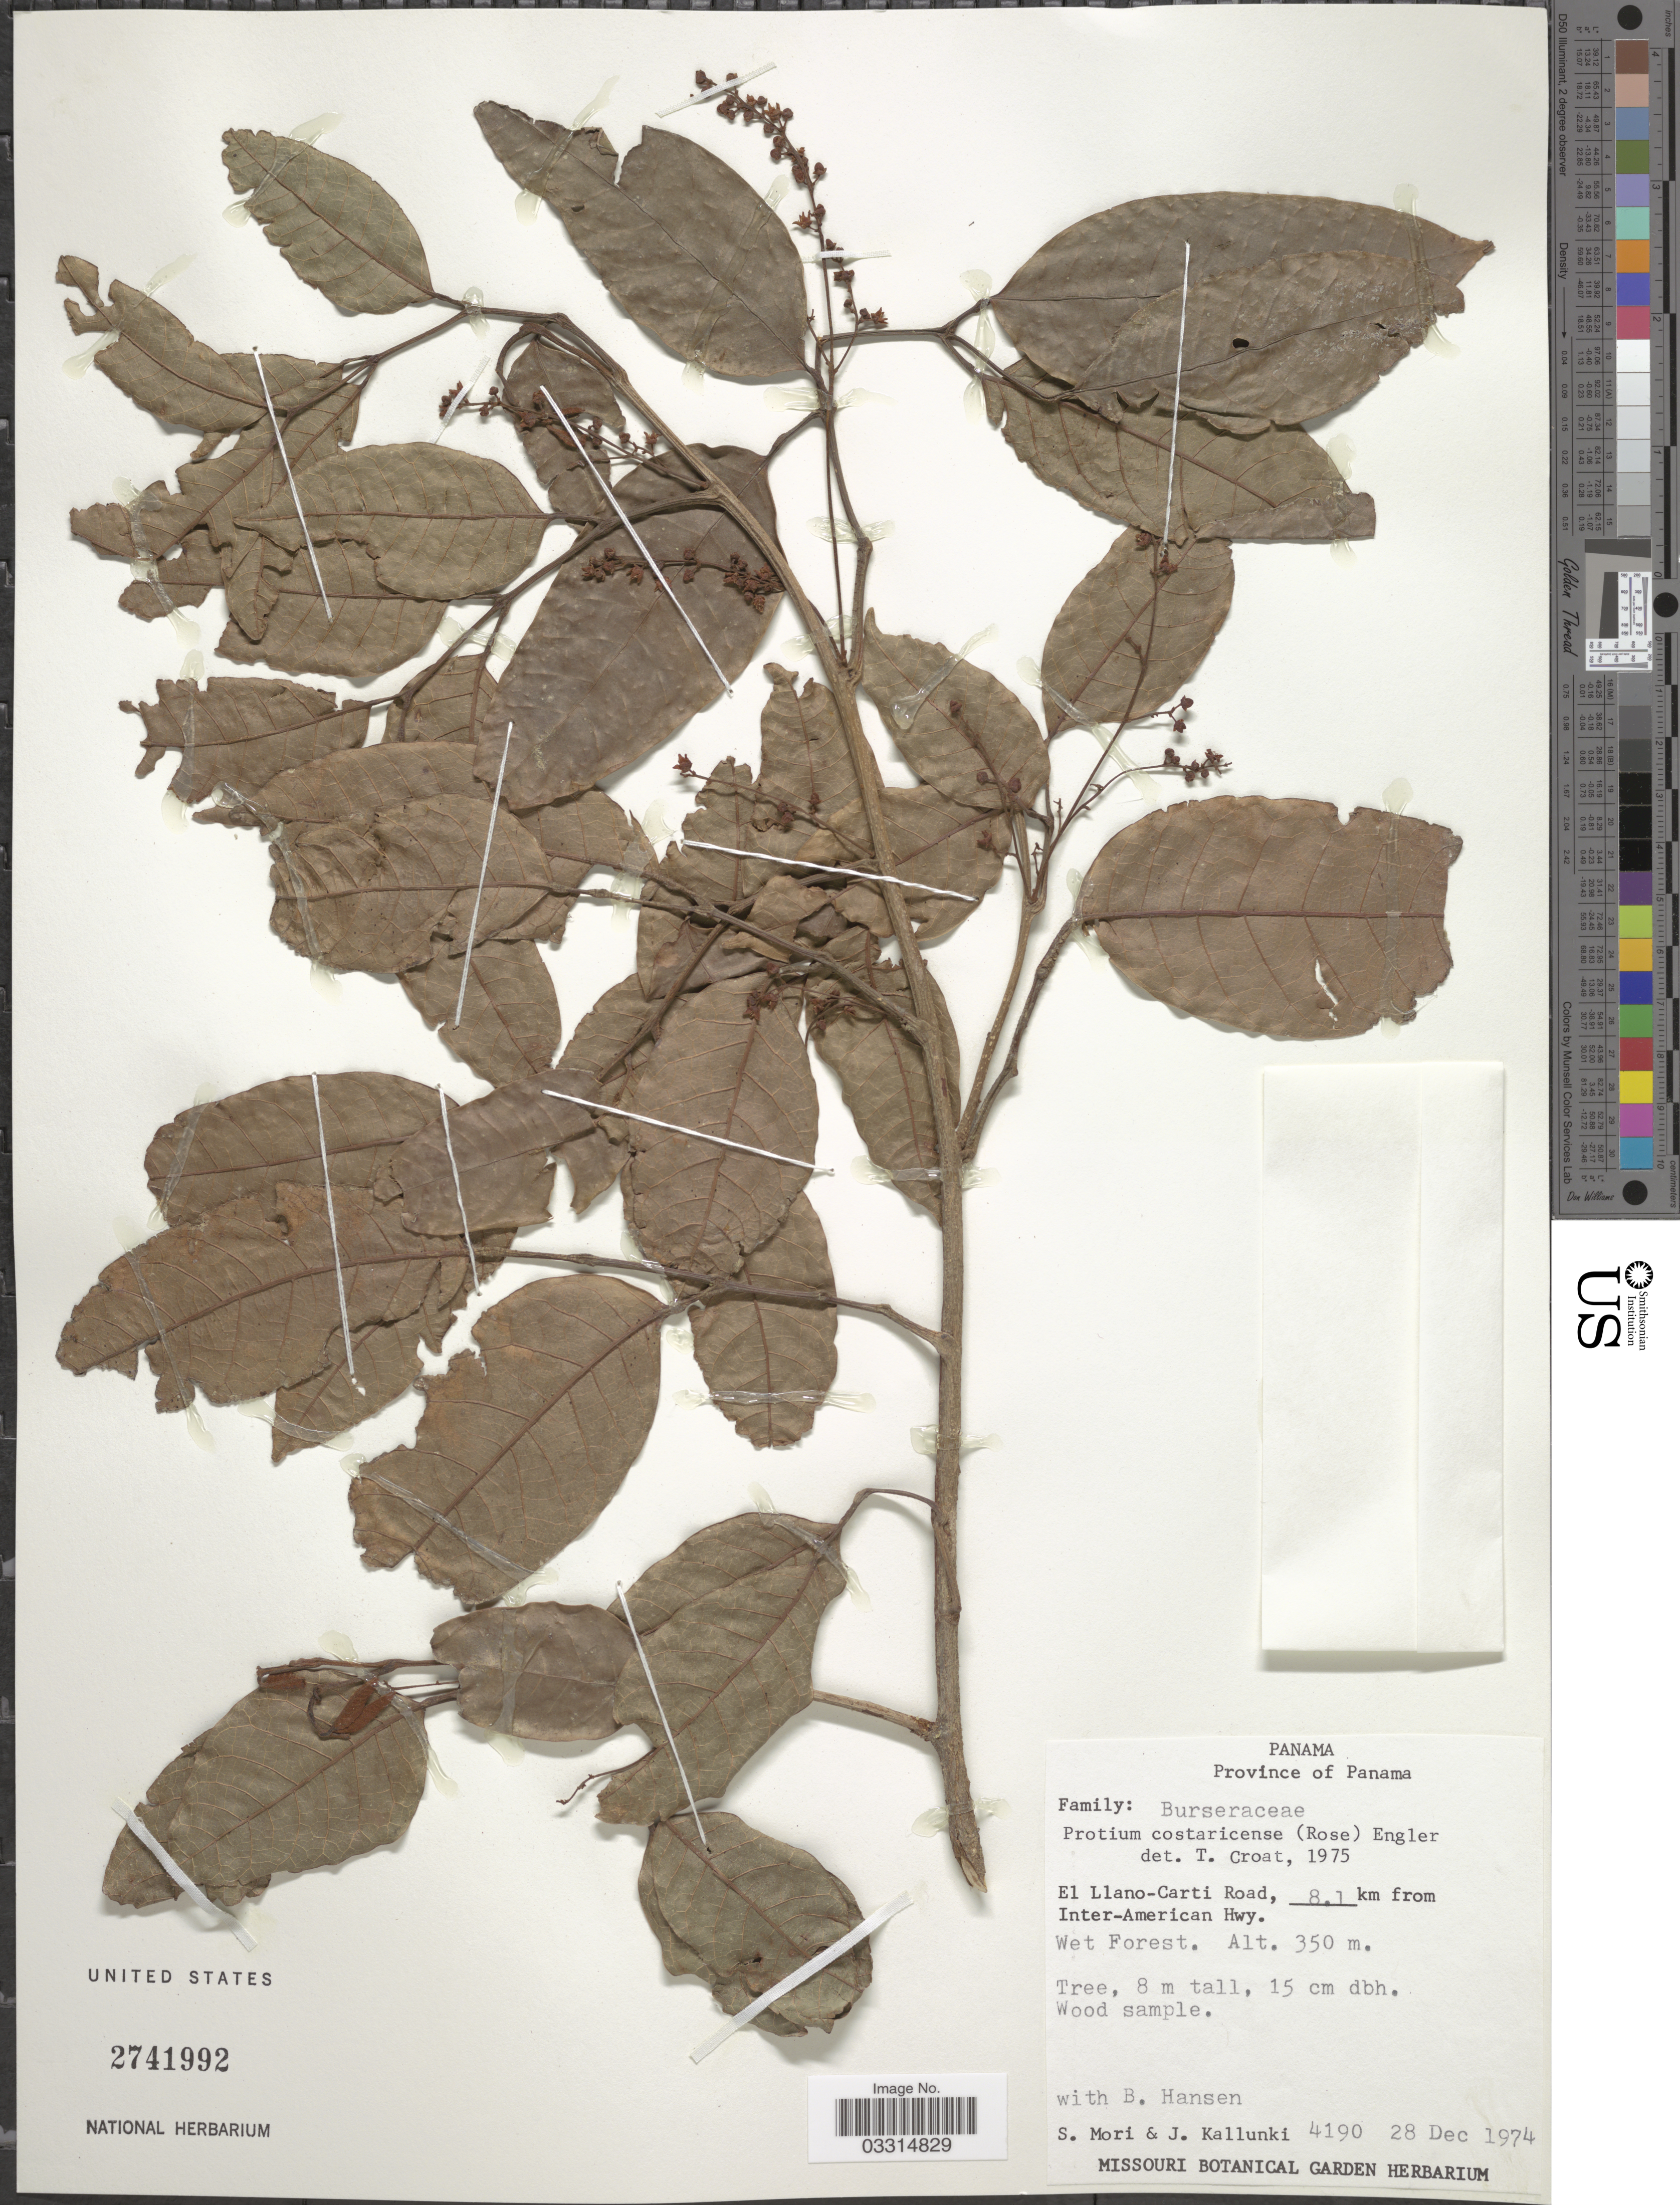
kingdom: Plantae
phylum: Tracheophyta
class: Magnoliopsida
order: Sapindales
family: Burseraceae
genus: Protium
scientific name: Protium confusum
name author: (Rose) Pittier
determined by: Pool, A., (MO), Missouri Botanical Garden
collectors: S. Mori, J. Kallunki & B. Hansen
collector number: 4190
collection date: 1974-12-28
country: Panama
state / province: Panamá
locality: El Llano-Carti Road, 8.1 km from Inter-American Hwy.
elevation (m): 350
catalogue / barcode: US 2741992